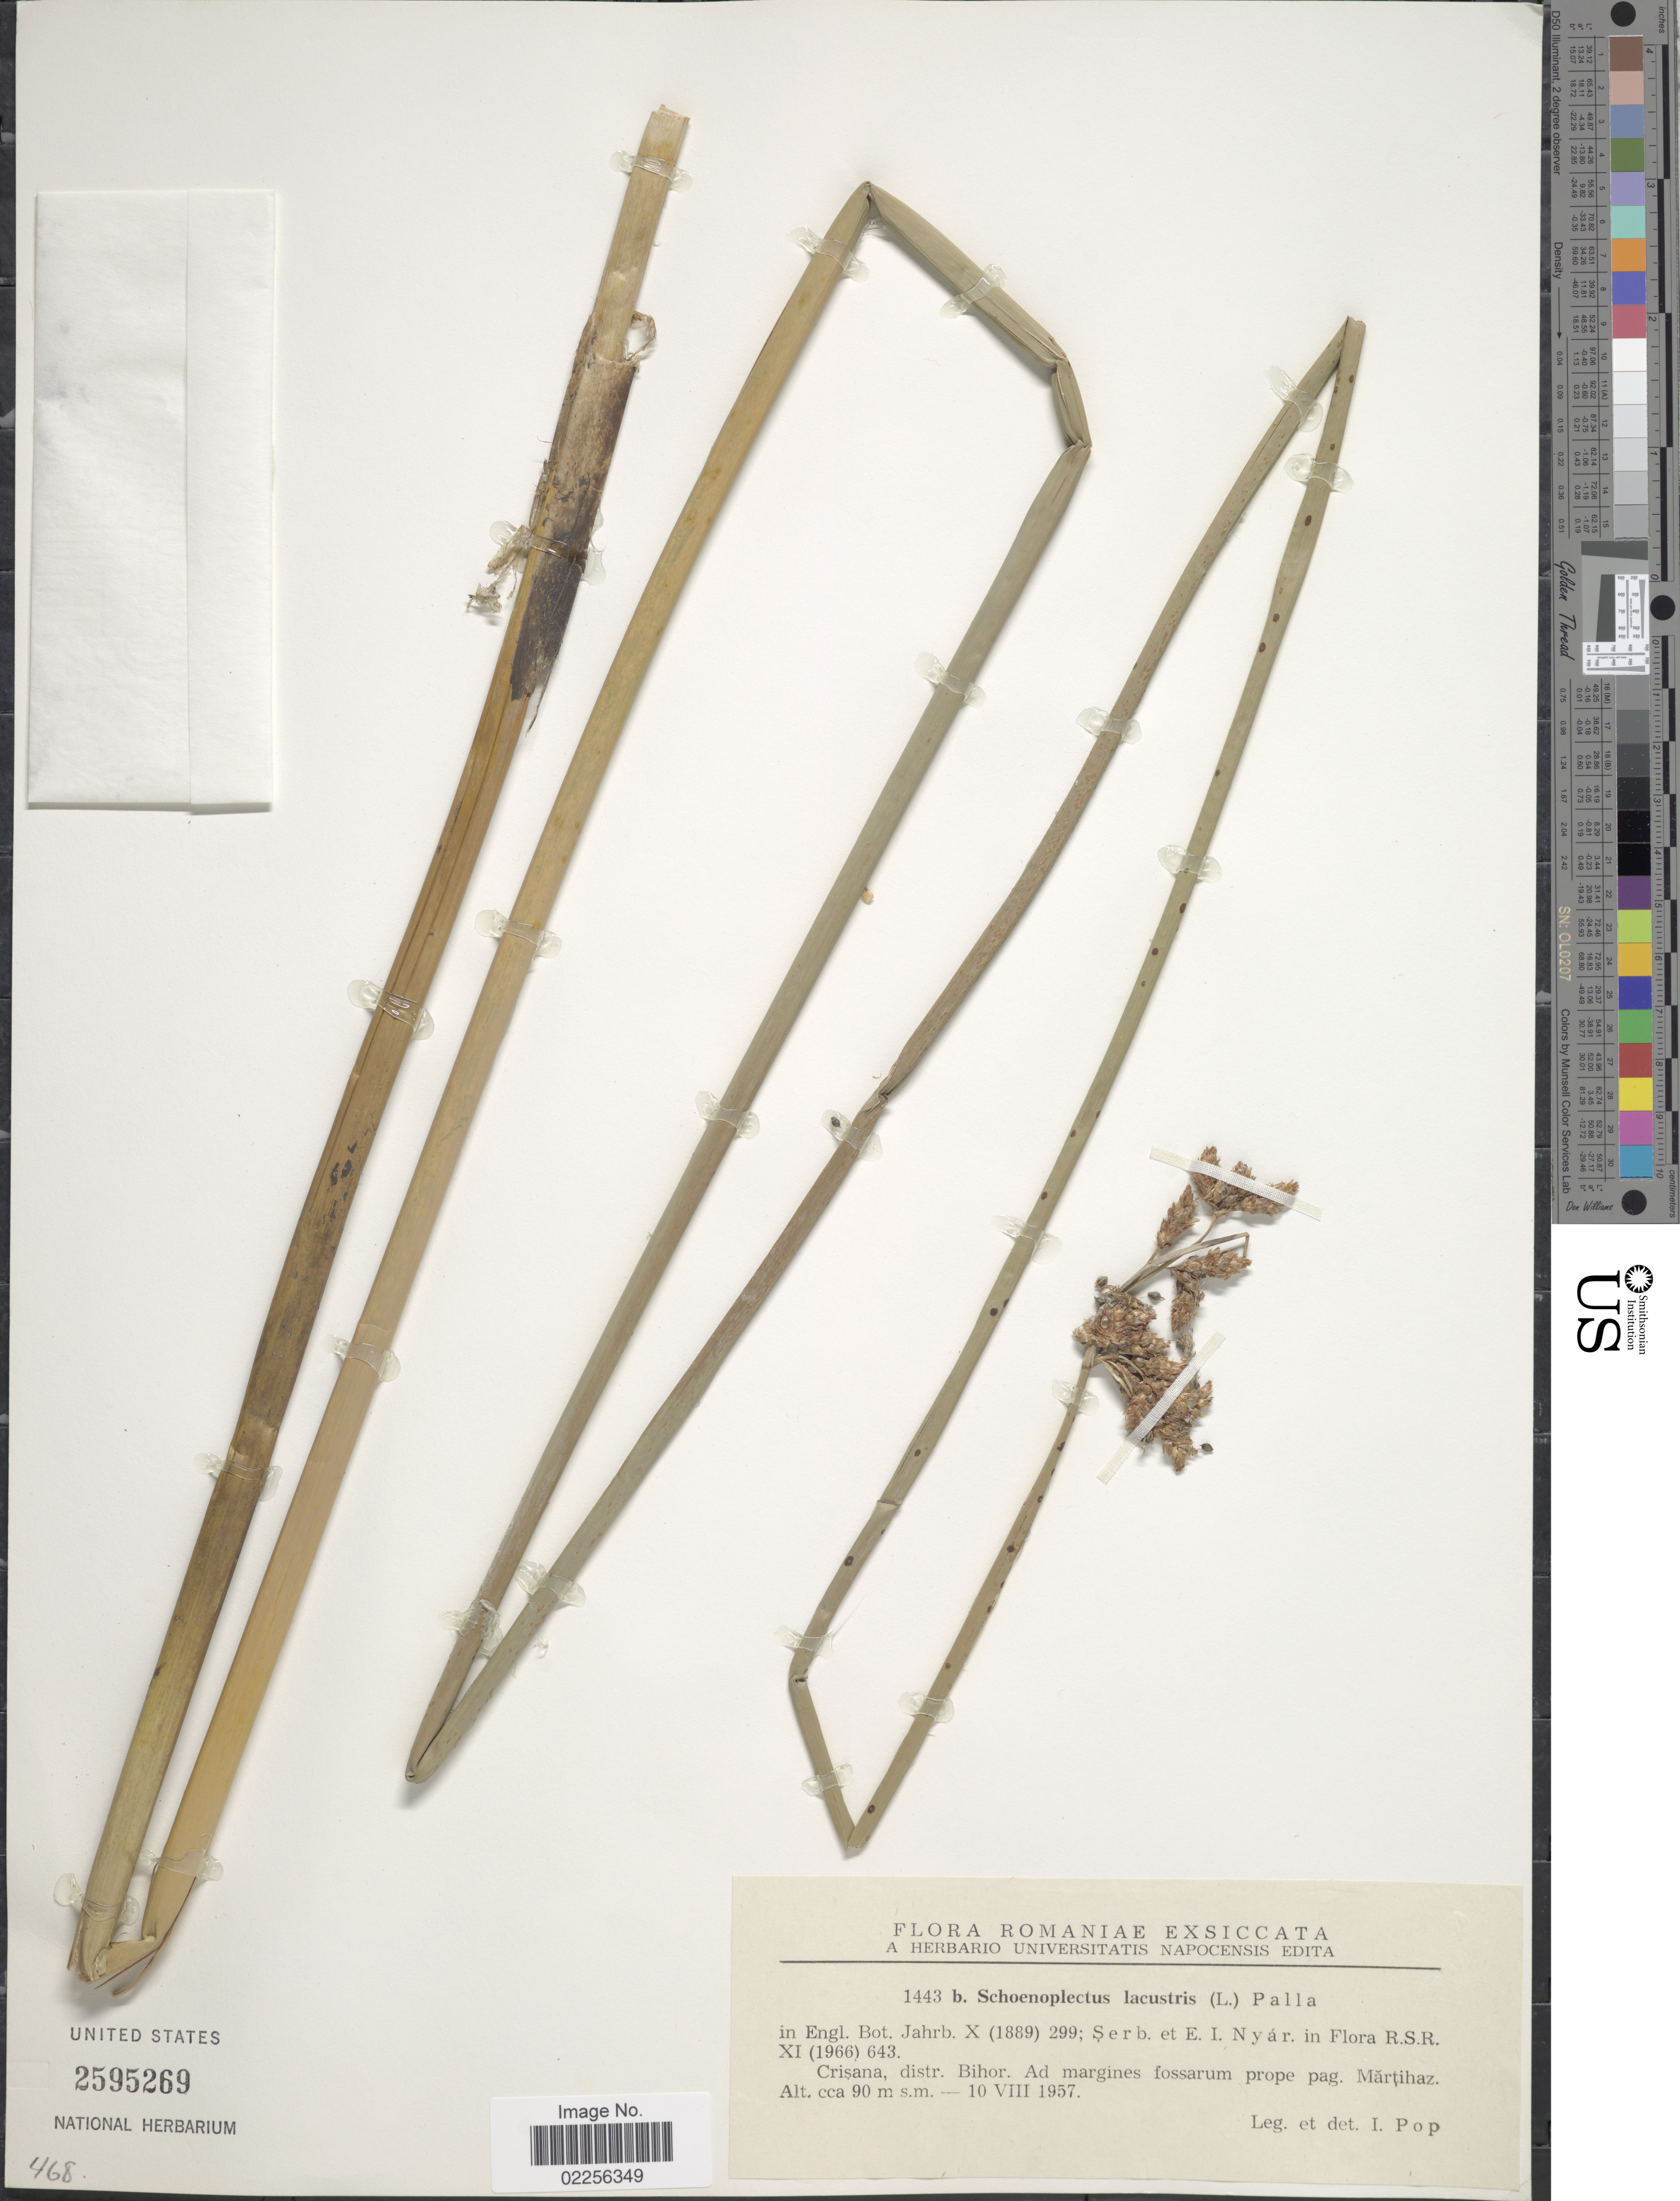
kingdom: Plantae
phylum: Tracheophyta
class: Liliopsida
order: Poales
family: Cyperaceae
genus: Schoenoplectus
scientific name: Schoenoplectus lacustris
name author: (L.) Palla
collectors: I. Pop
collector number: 1443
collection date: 1957-08-10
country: Romania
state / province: Bihor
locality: Crisana, distr. Bihor. ad margines fossarum prope pag. Mãrtihaz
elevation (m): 90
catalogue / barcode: US 2595269